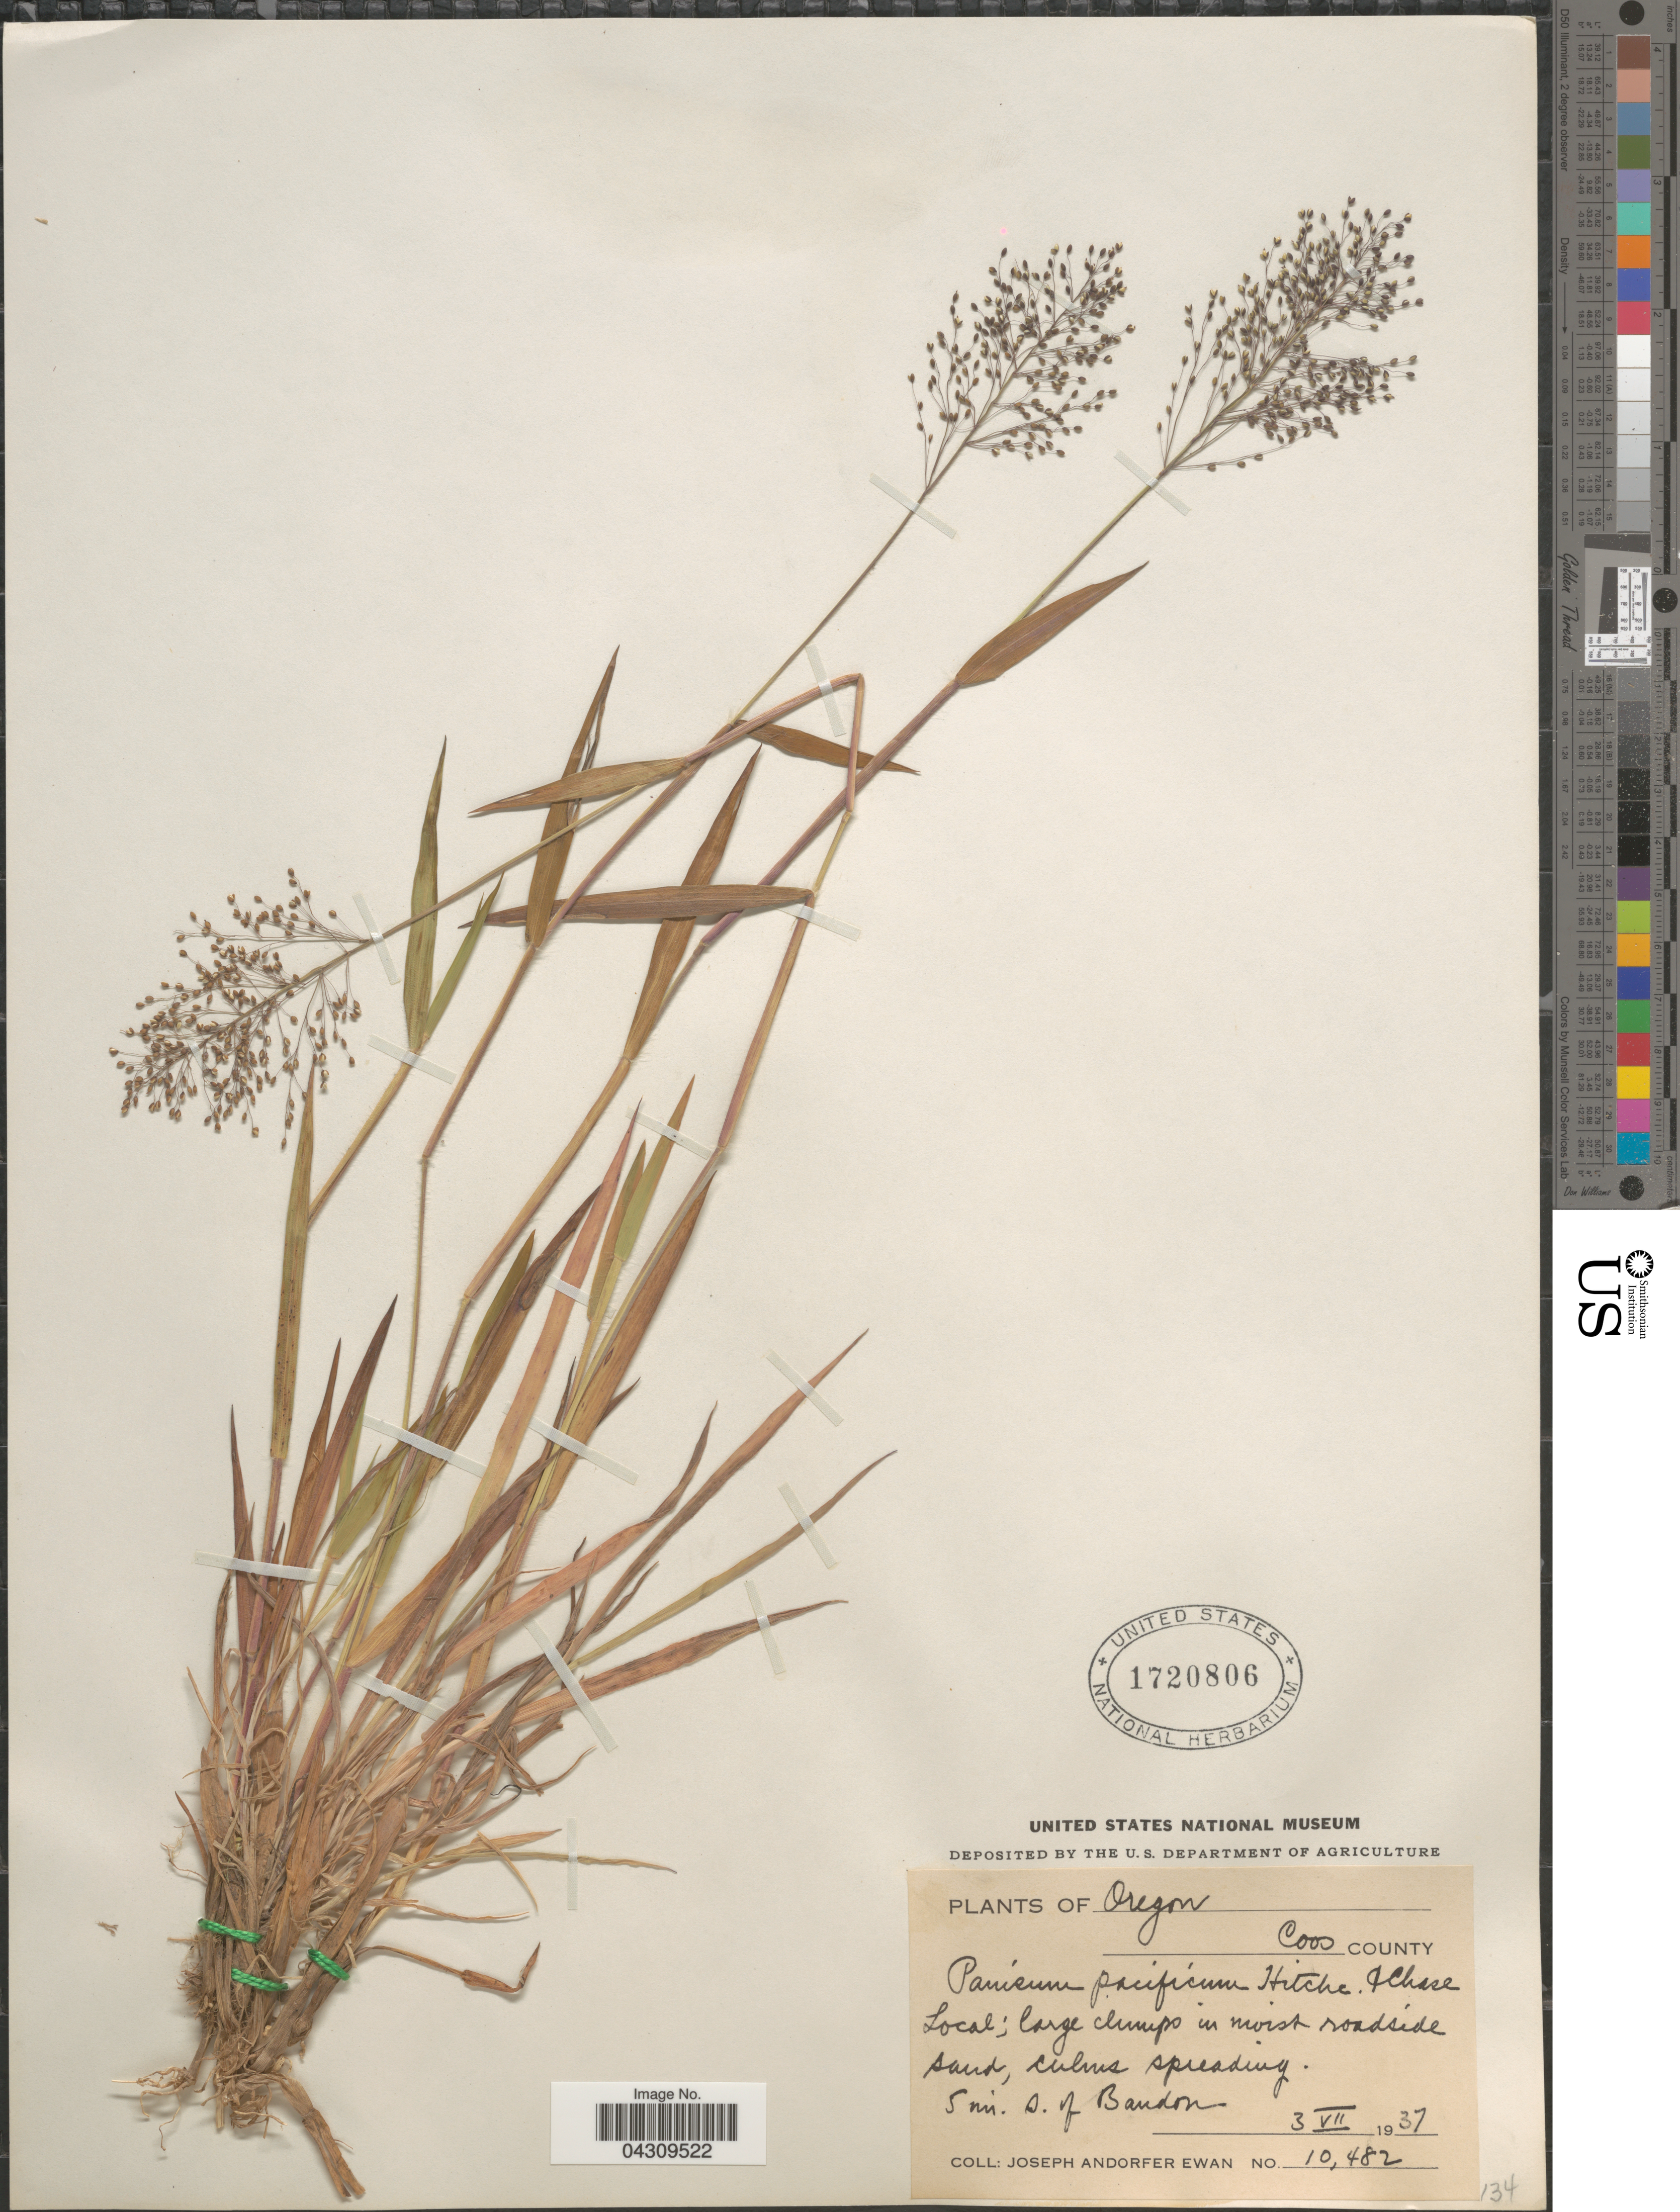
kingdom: Plantae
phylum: Tracheophyta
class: Liliopsida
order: Poales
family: Poaceae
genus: Dichanthelium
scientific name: Dichanthelium acuminatum var. acuminatum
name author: (Sw.) Gould & C.A. Clark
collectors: J. A. Ewan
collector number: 10482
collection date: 1937-07-03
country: United States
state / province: Oregon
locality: Coos County. Large clumps in moist roadside sand. 5 mi. S, of Bandon.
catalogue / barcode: US 1720806